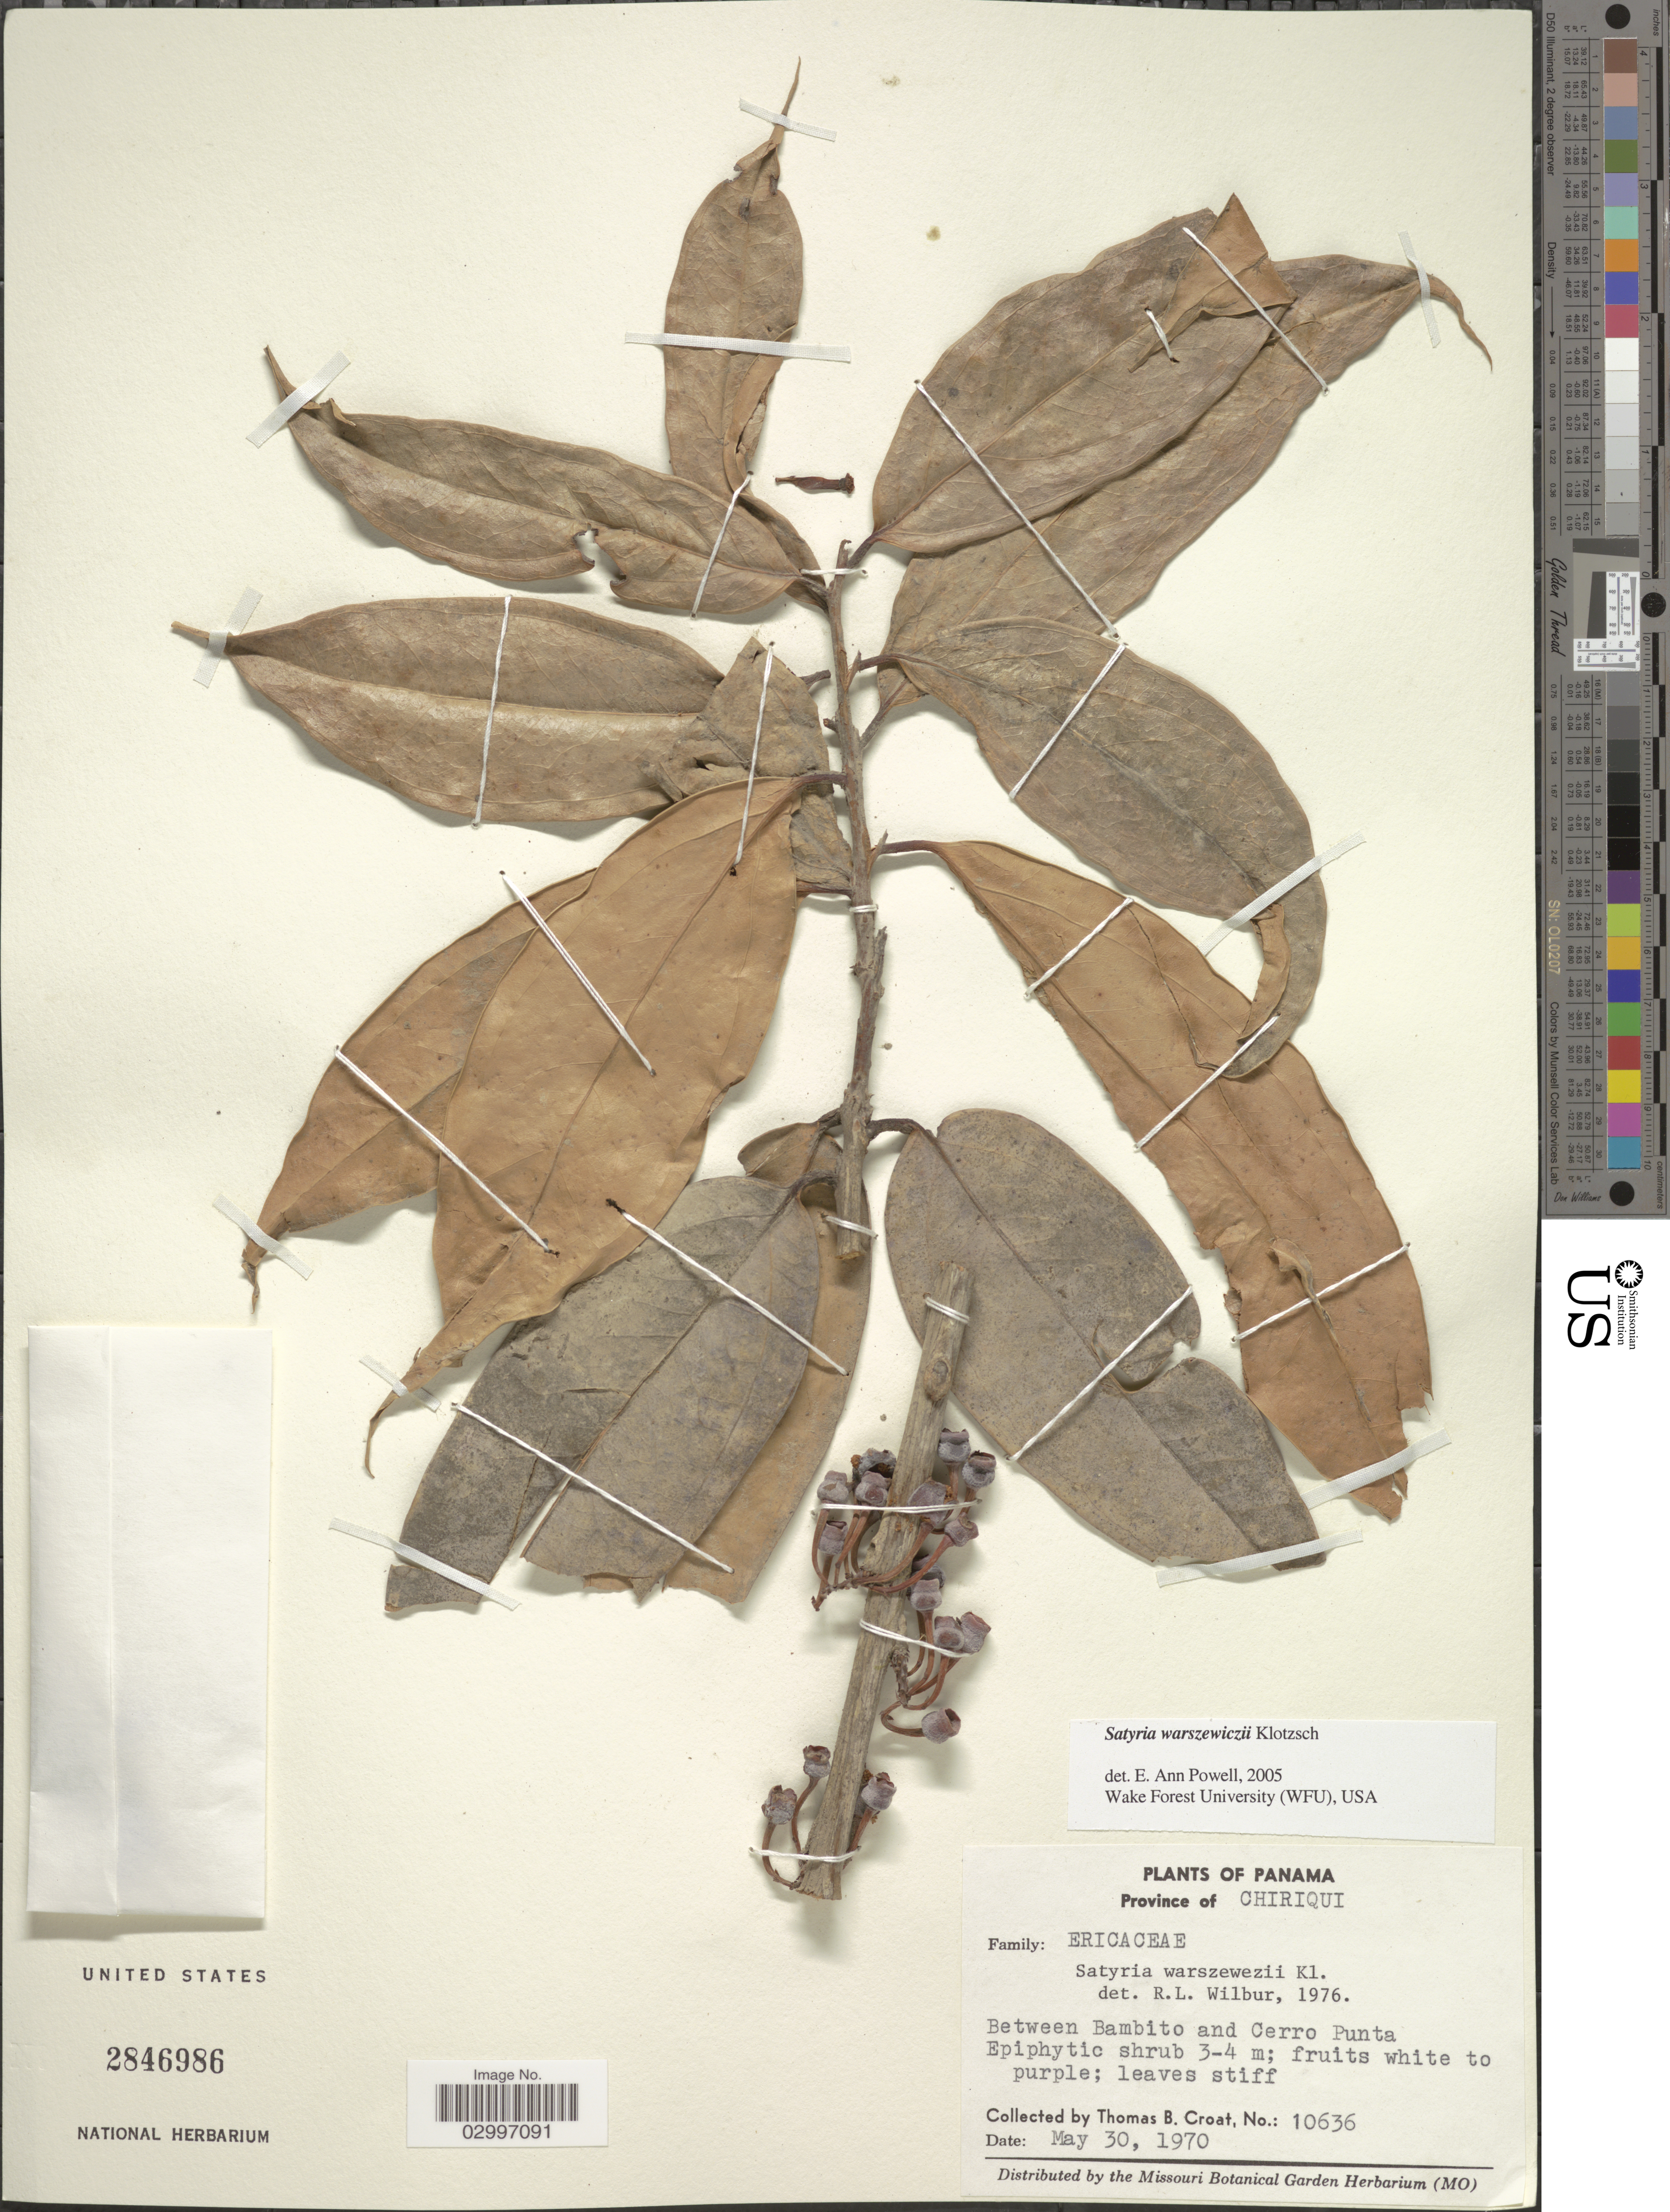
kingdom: Plantae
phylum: Tracheophyta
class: Magnoliopsida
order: Ericales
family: Ericaceae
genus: Satyria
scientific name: Satyria warszewiczii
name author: Klotzsch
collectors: T. B. Croat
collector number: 10636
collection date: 1970-05-30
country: Panama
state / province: Chiriqui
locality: Between Bambito and Cerro Punta.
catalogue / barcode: US 2846986